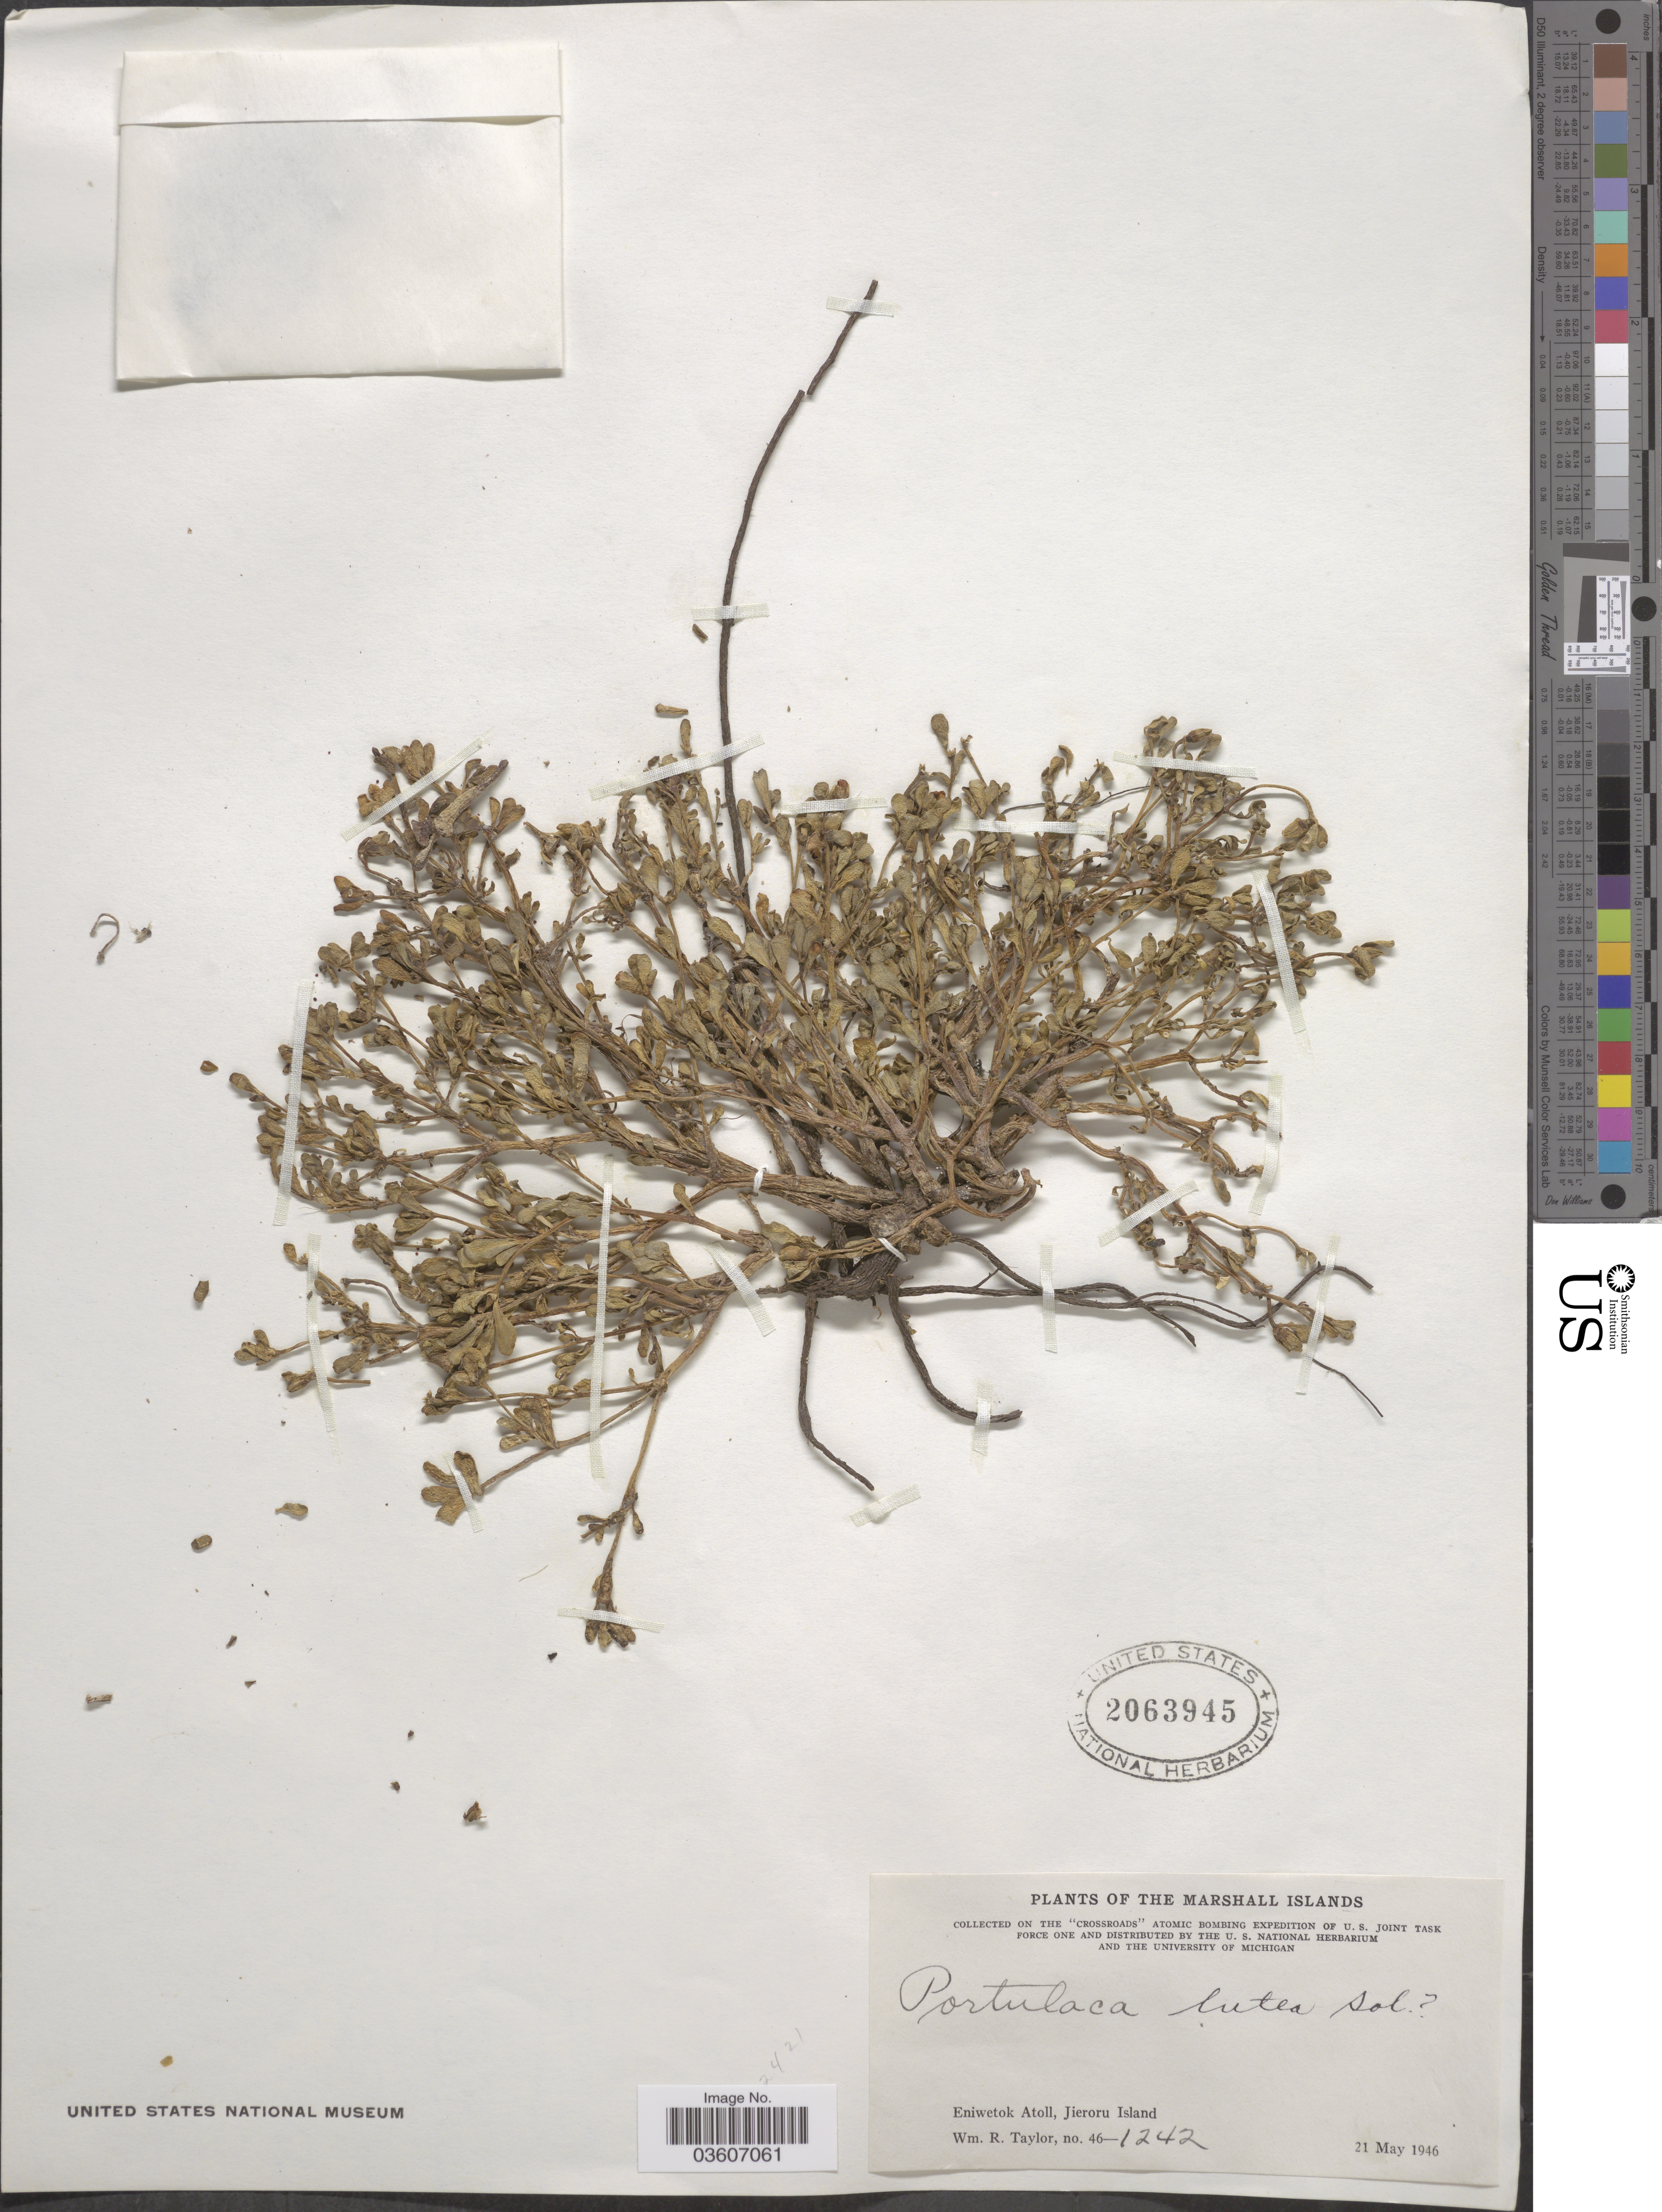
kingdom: Plantae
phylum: Tracheophyta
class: Magnoliopsida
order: Caryophyllales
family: Portulacaceae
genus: Portulaca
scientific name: Portulaca lutea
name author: Sol. ex G. Forst.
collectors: W. R. Taylor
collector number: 46-1242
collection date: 1946-05-21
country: Marshall Islands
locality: Eniwetok Atoll, Jieroru Island.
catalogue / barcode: US 2063945